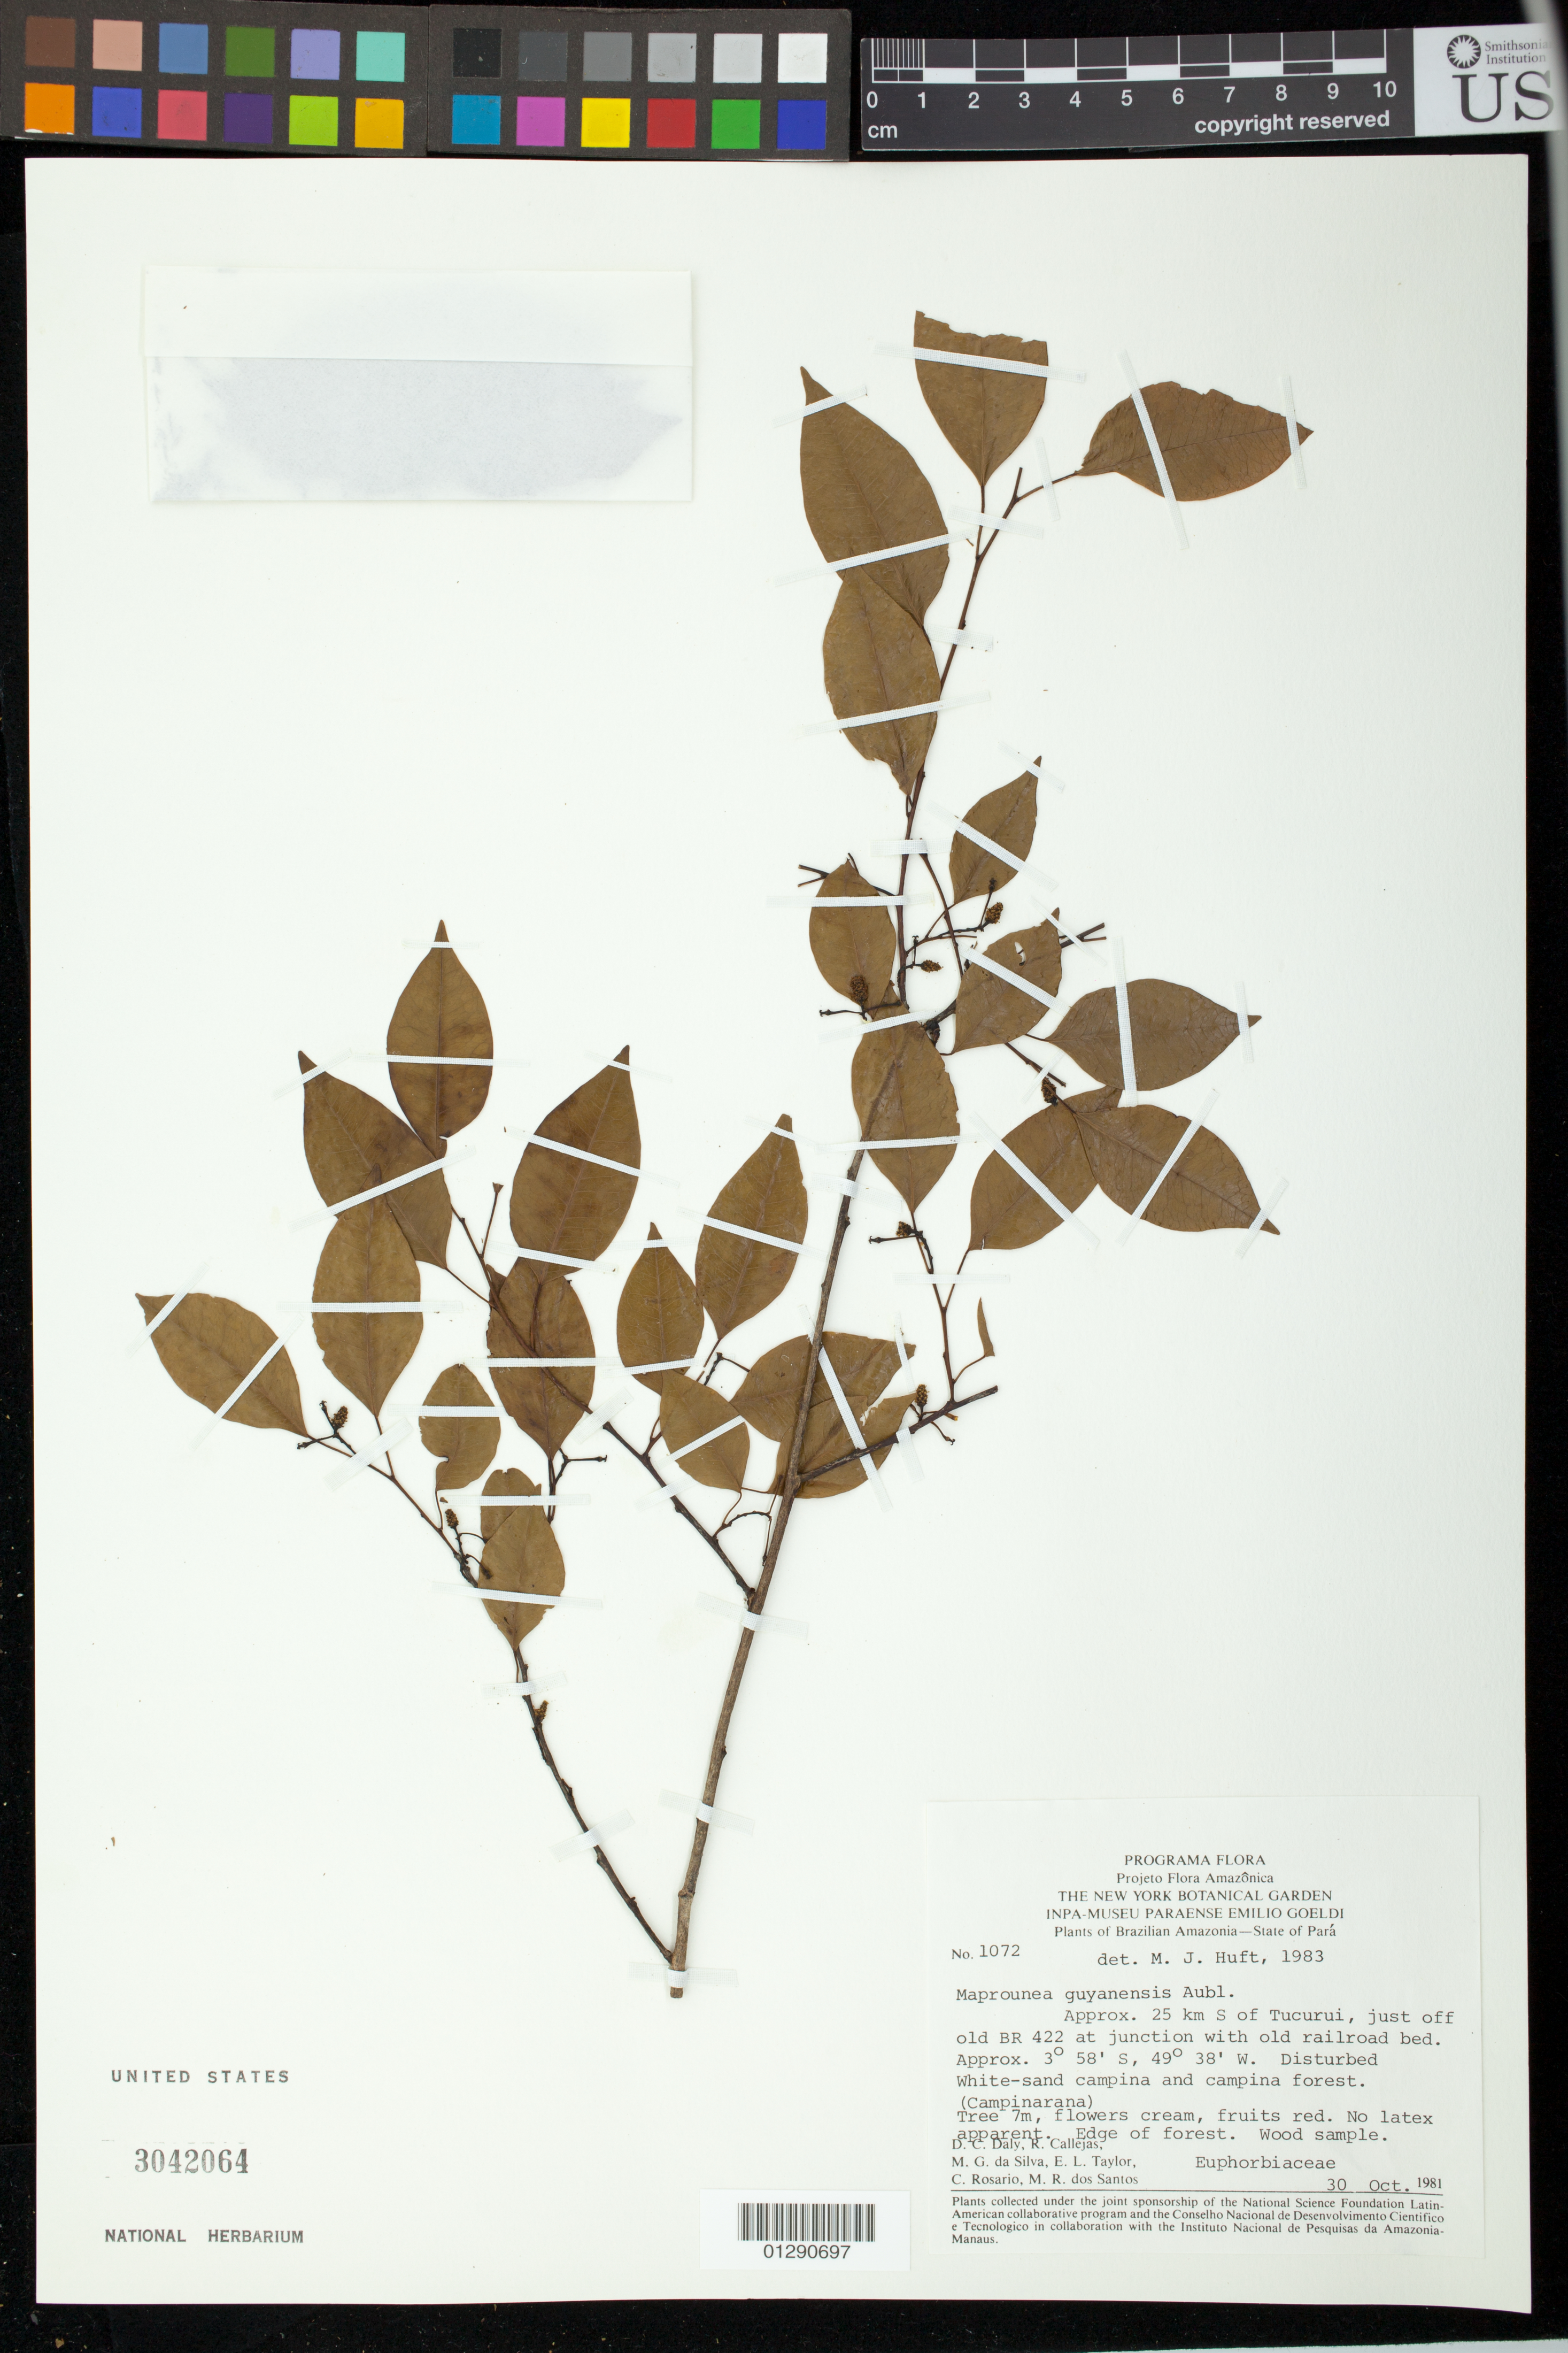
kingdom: Plantae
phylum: Tracheophyta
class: Magnoliopsida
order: Malpighiales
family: Euphorbiaceae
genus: Maprounea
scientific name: Maprounea guianensis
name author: Aubl.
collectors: D. C. Daly, R. Callejas, M. G. Silva, E. L. G. Taylor, C. S. Rosario & M. R. Santos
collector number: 1072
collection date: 1981-10-30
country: Brazil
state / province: Para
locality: Approx. 25 km S of Tucurui, just off old BR 422 at junction with old railroad bed.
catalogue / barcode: US 3042064